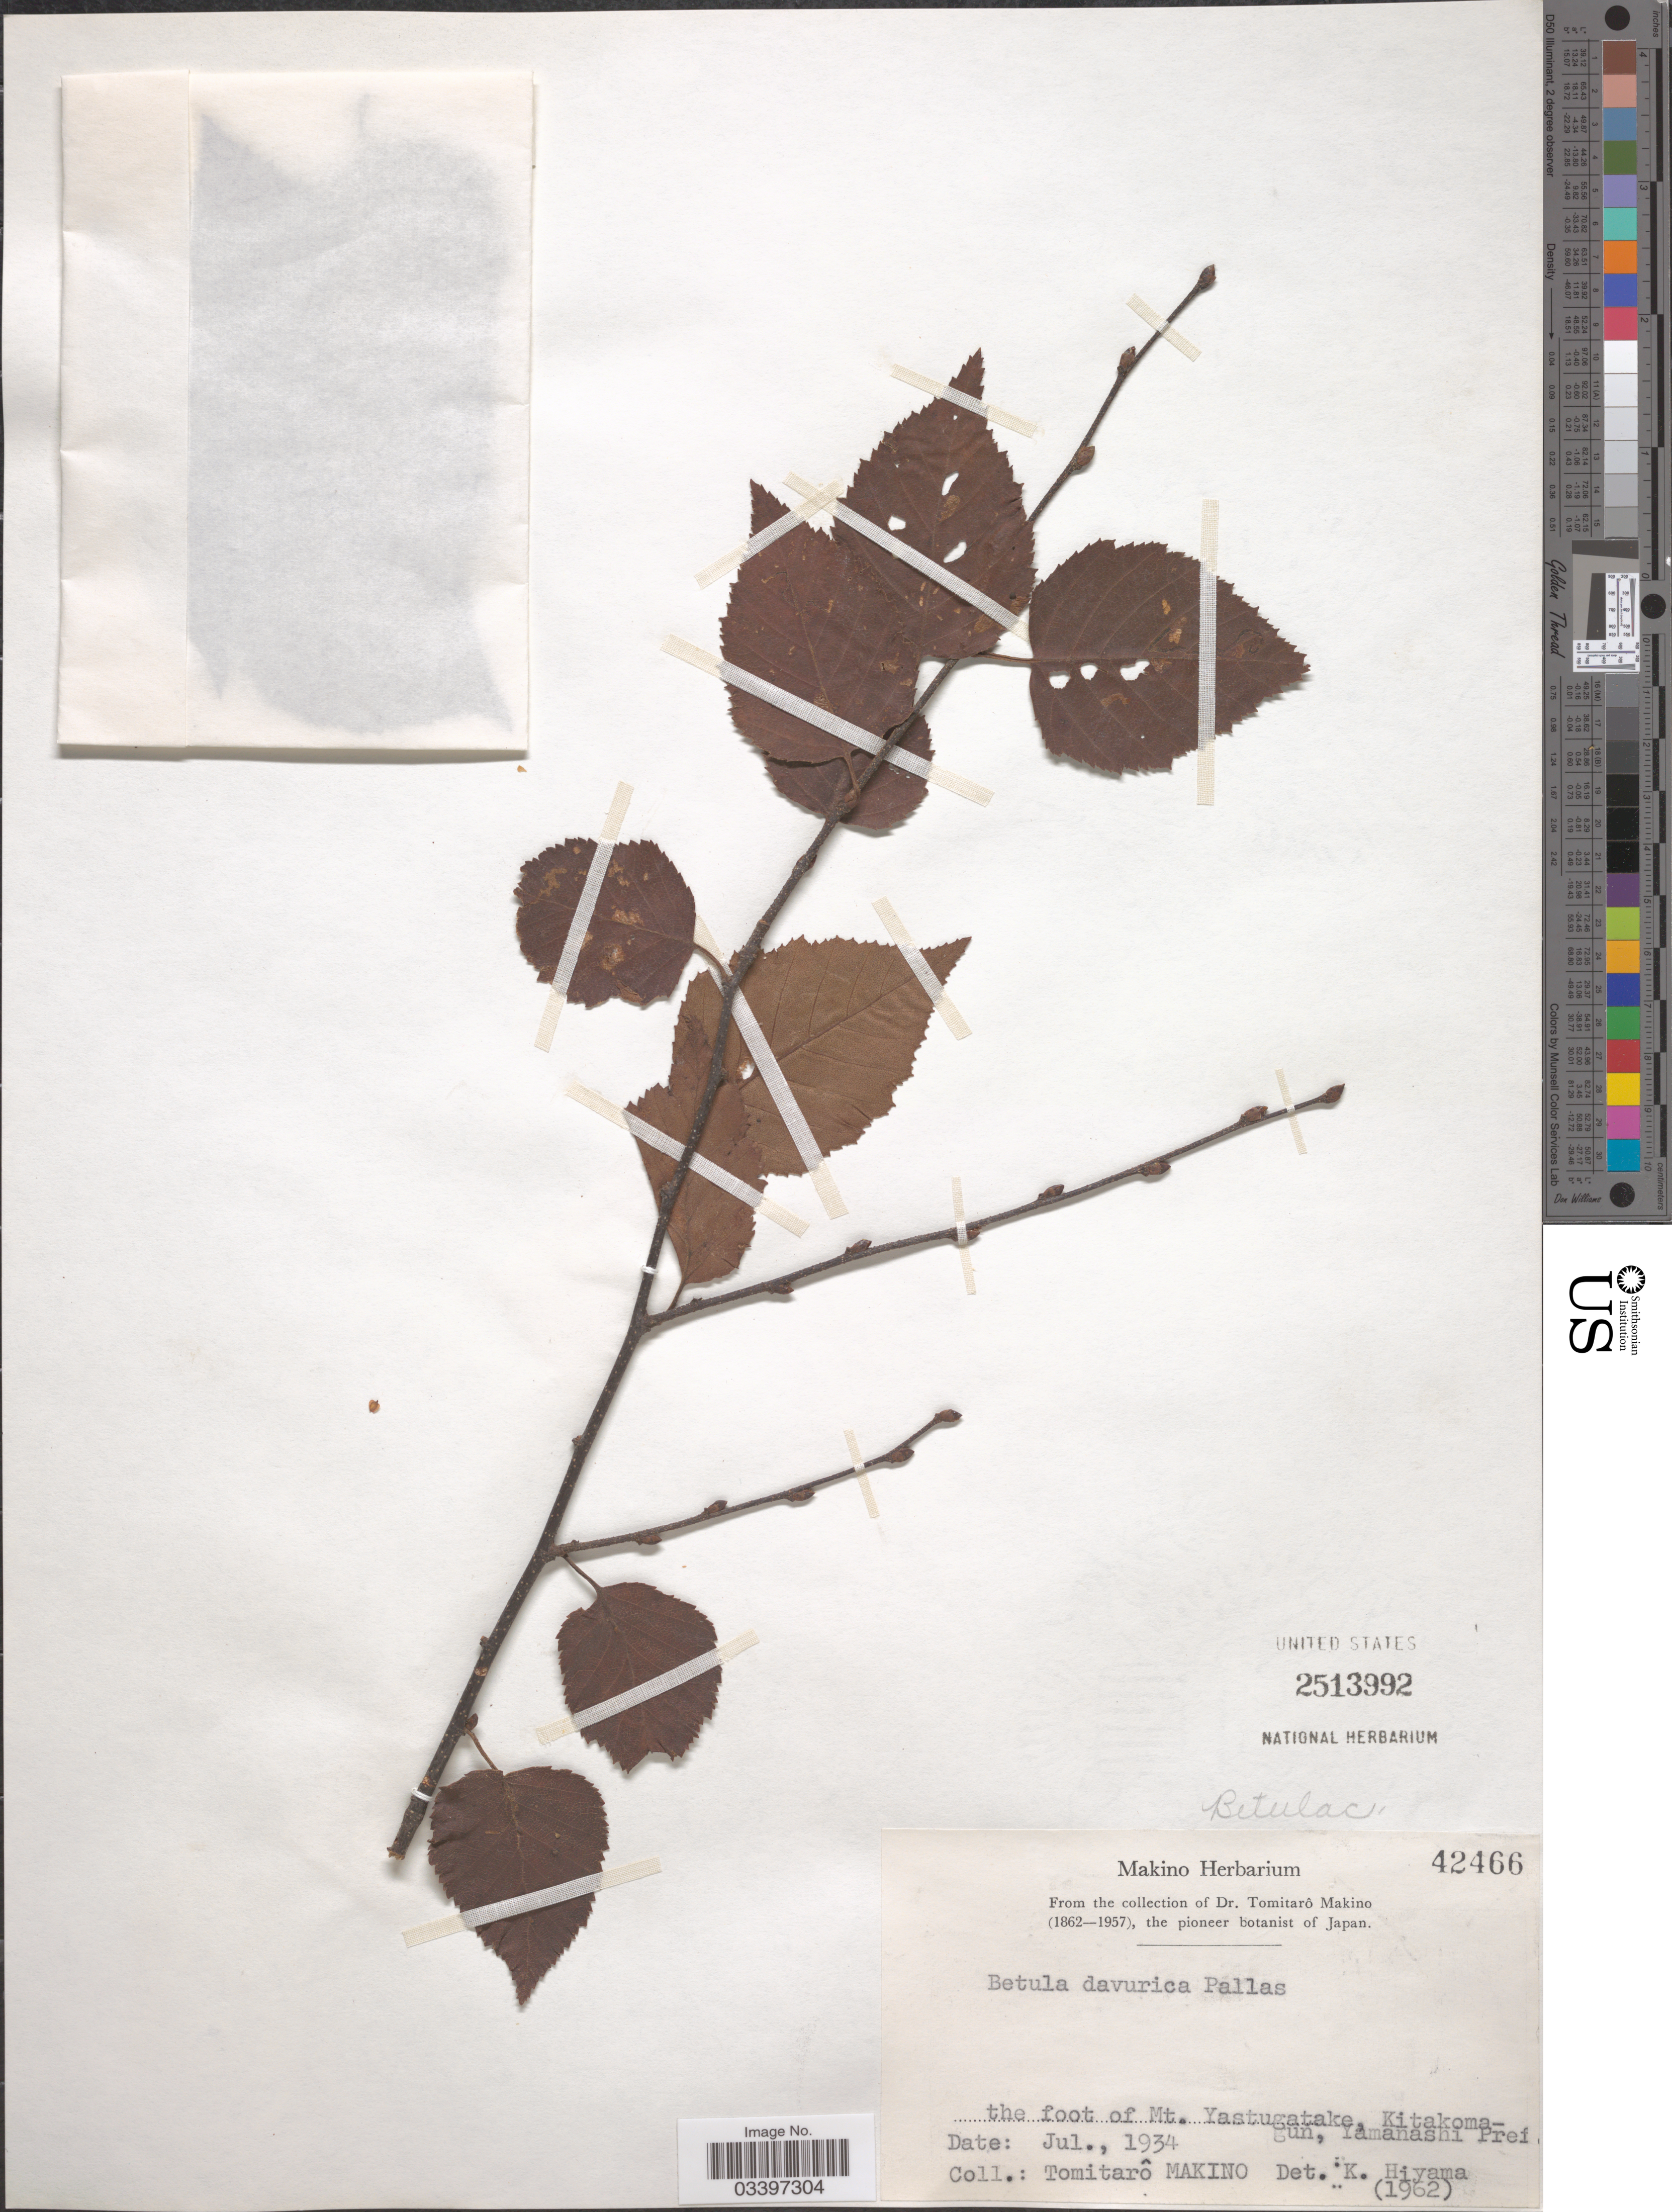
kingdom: Plantae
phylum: Tracheophyta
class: Magnoliopsida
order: Fagales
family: Betulaceae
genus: Betula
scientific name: Betula davurica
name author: Pall.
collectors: T. Makino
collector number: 42466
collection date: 1934-07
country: Japan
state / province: Yamanasi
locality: The foot of Mt. Yastugatake, Kitakoma-gun, Yamanashi Pref.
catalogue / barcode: US 2513992